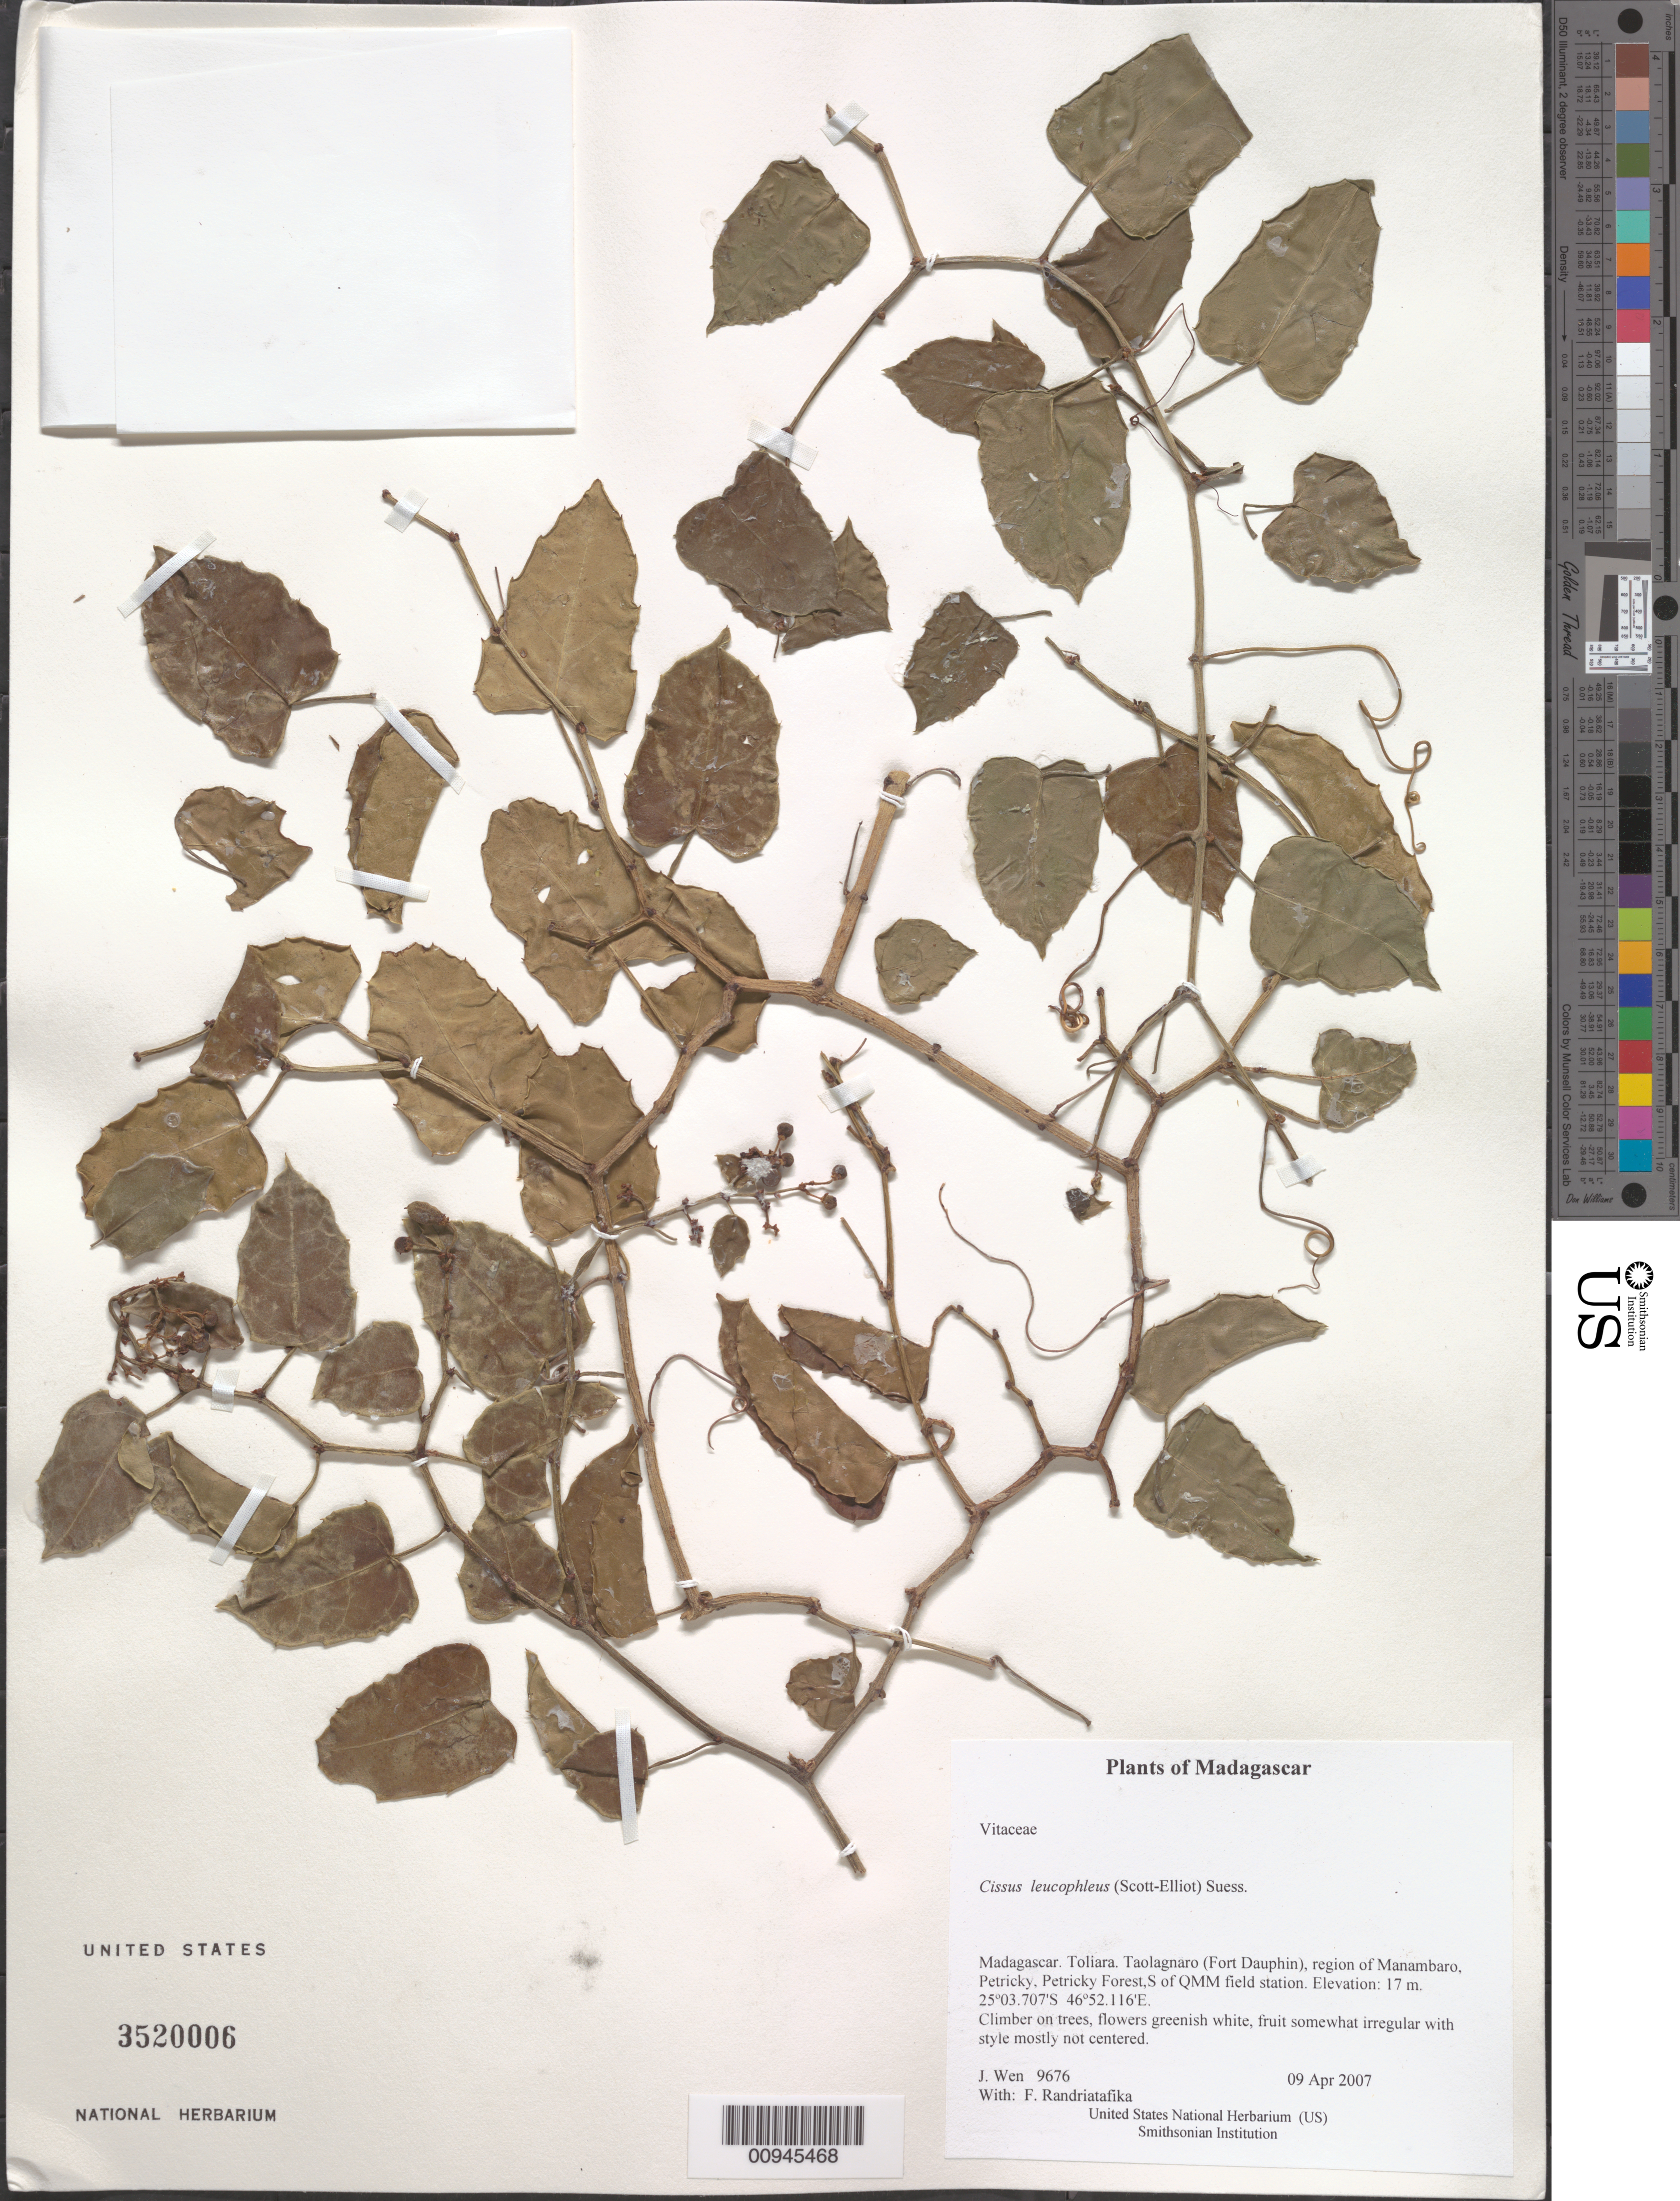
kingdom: Plantae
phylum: Tracheophyta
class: Magnoliopsida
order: Vitales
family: Vitaceae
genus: Cissus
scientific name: Cissus leucophleus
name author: (Scott Elliot) Suess.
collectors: J. Wen & F. Randriatafika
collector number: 9676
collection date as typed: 09 Apr 2007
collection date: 2007-04-09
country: Madagascar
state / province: Anosy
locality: Taolagnaro (Fort Dauphin), region of Manambaro, Petricky, Petricky Forest, S of QMM field station.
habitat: On trees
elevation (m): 17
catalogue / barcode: US 3520006